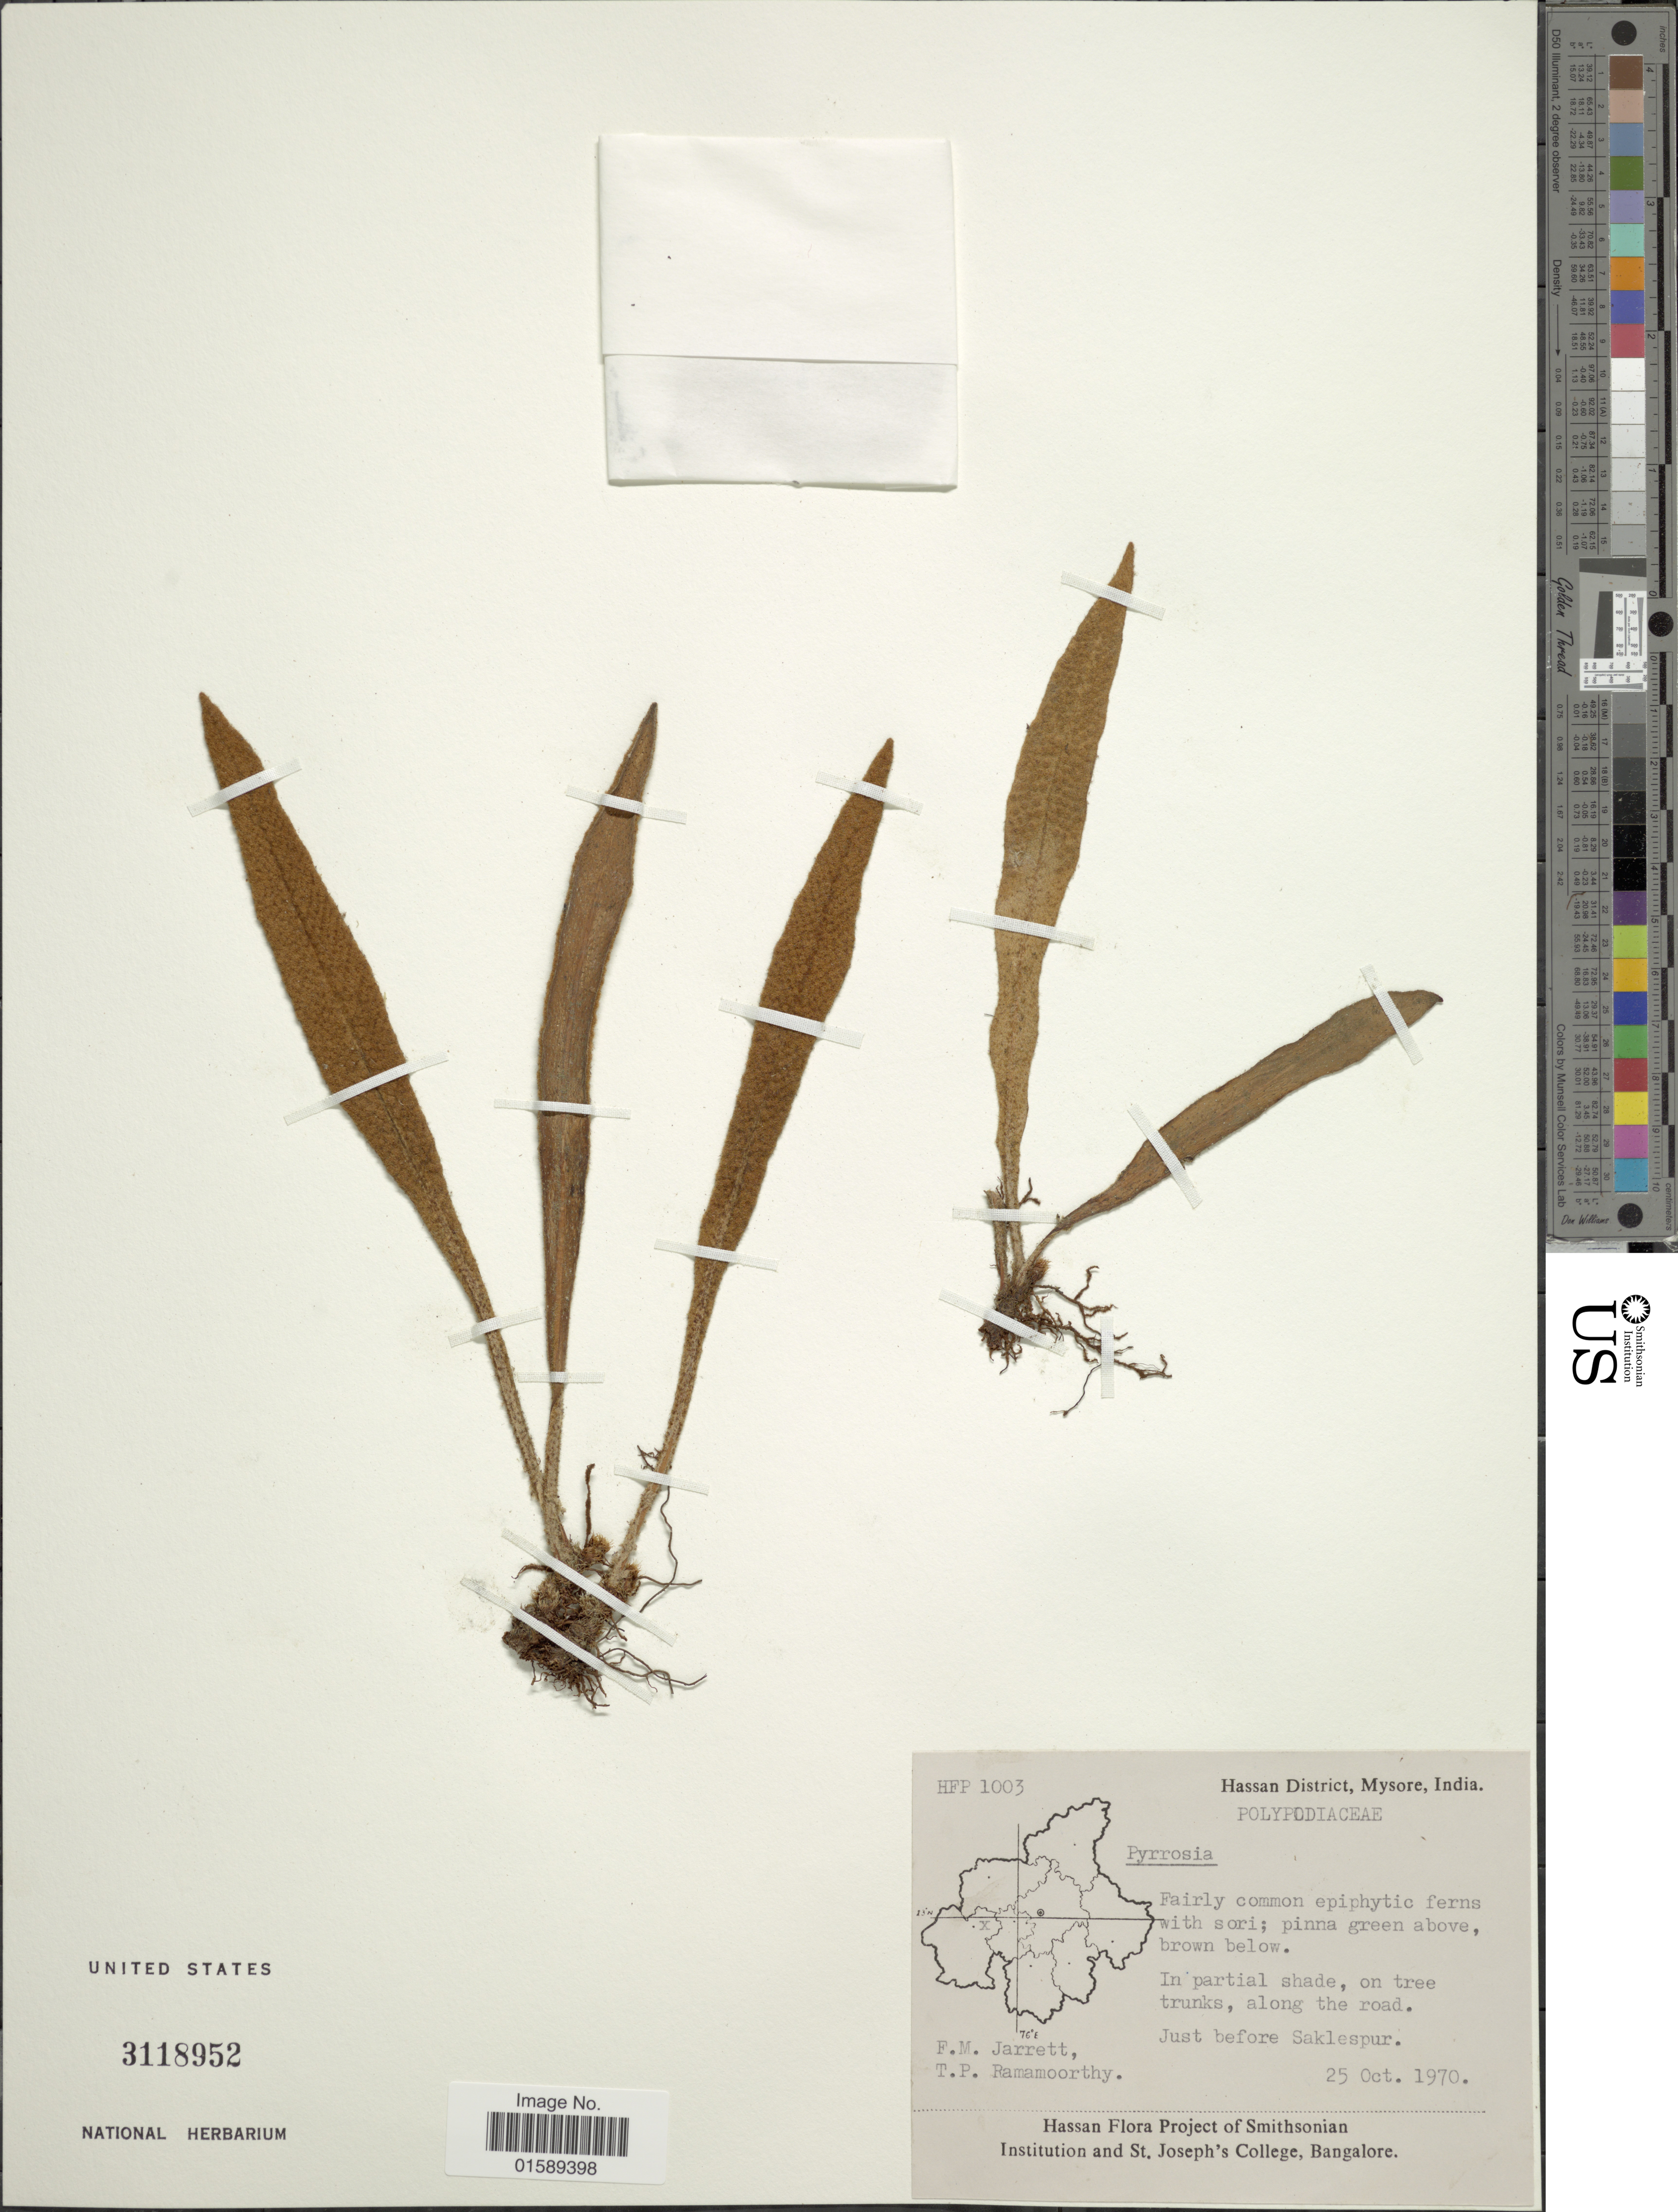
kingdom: Plantae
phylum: Tracheophyta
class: Polypodiopsida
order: Polypodiales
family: Polypodiaceae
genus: Pyrrosia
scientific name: Pyrrosia sp.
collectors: F. M. Jarrett & T. P. Ramamoorthy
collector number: HFP1003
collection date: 1970-10-25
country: India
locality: Hassan District, Mysore, India. Just before Saklespur.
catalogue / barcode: US 3118952